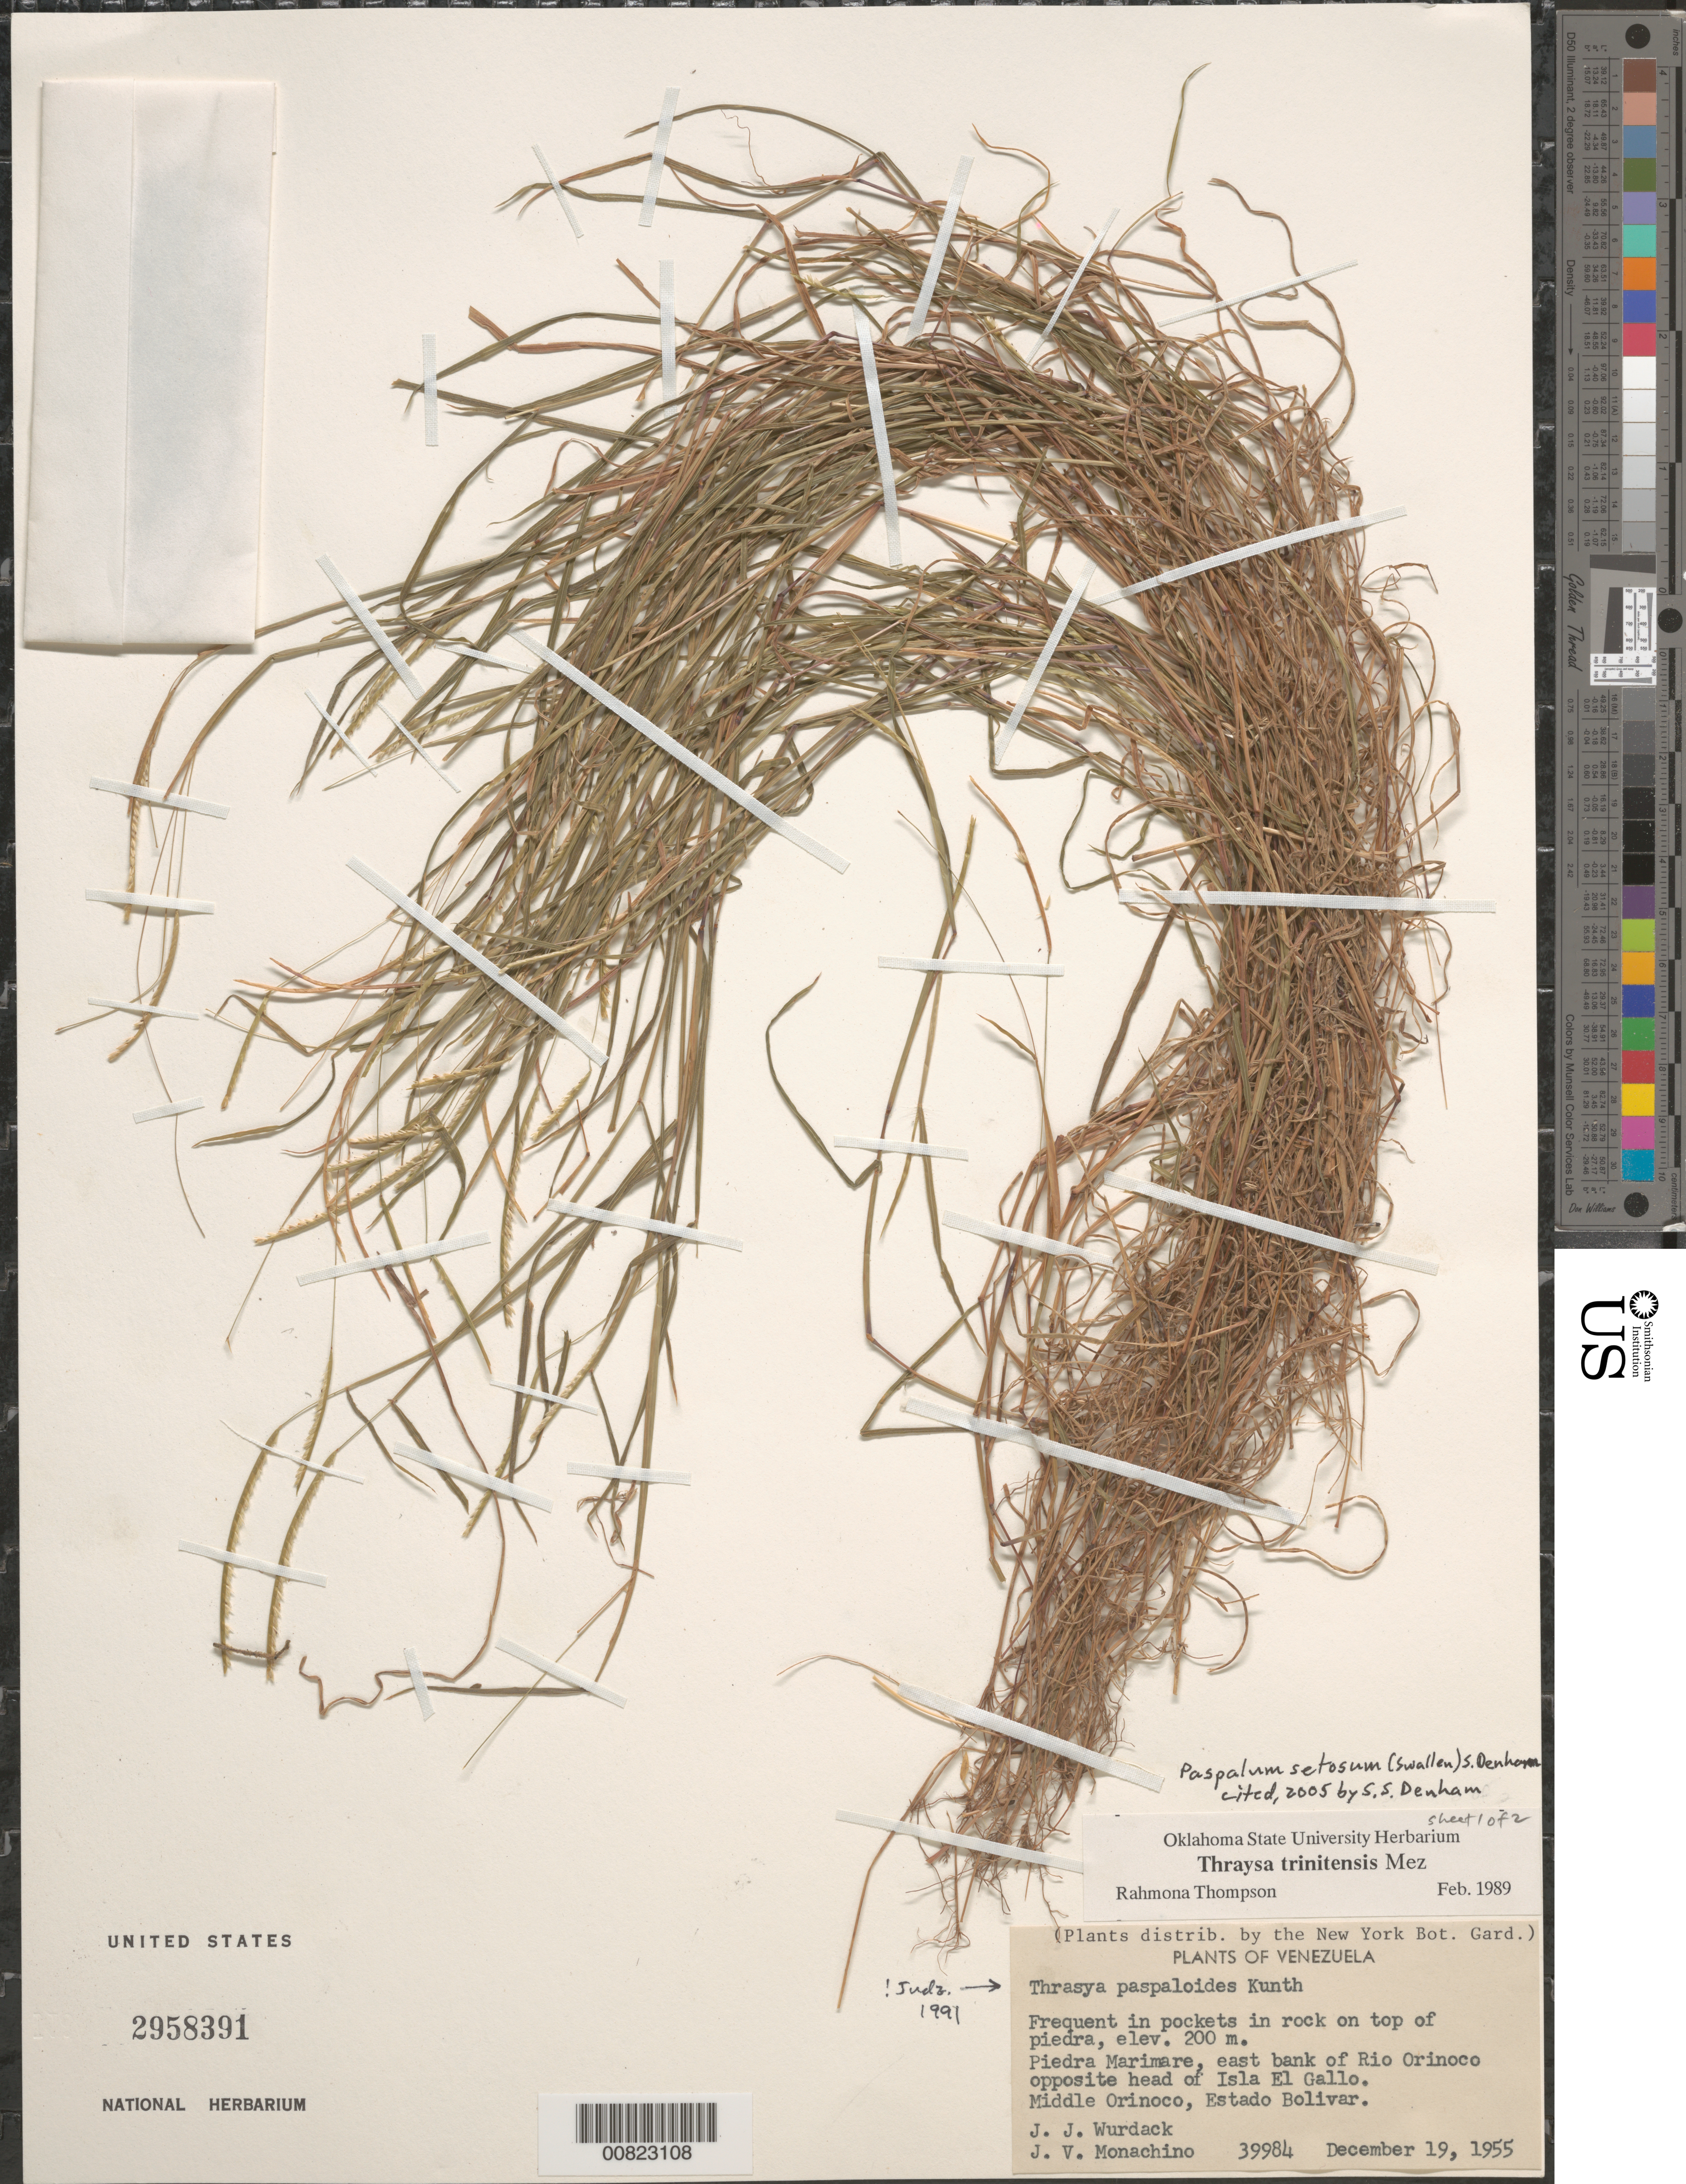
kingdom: Plantae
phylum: Tracheophyta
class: Liliopsida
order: Poales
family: Poaceae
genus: Paspalum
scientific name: Paspalum setosum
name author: (Swallen) S. Denham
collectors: J. J. Wurdack & J. V. Monachino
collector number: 39984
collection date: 1955-12-19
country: Venezuela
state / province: Bolivar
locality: Piedra Marimare, east bank of Rio Orinoco opposite head of Isla El Gallo. Middle Orinoco.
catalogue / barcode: US 2958391